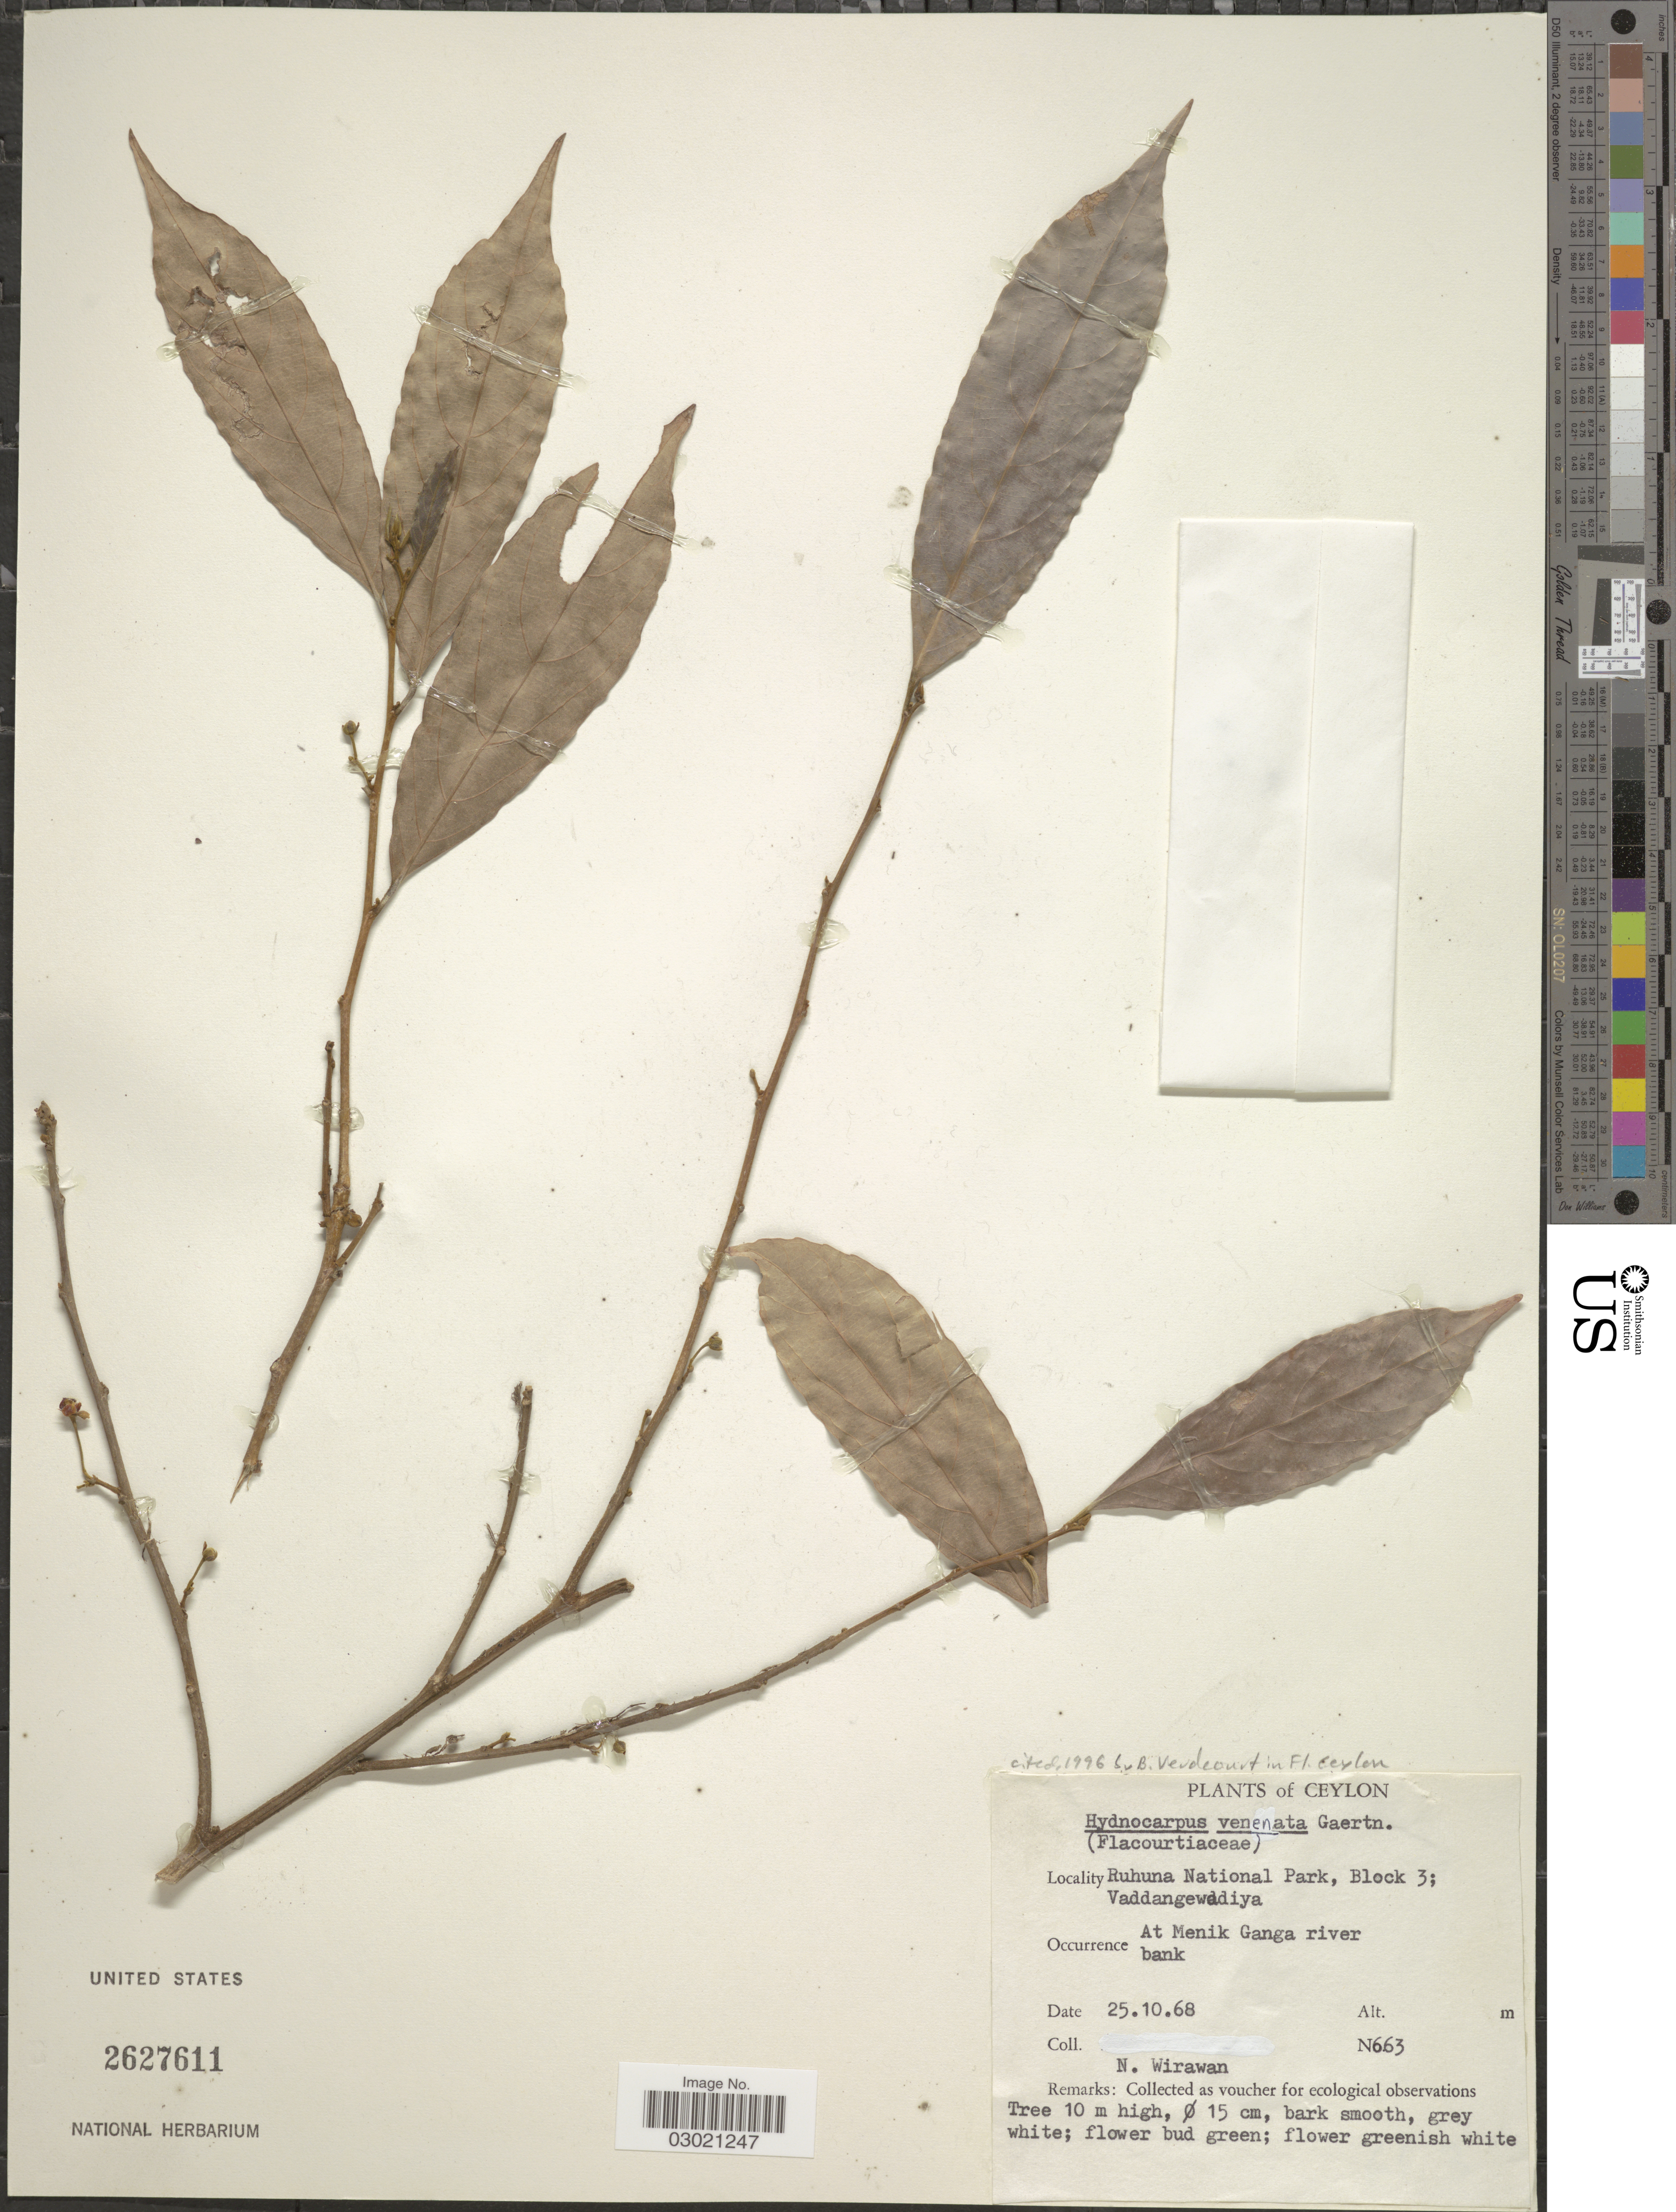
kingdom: Plantae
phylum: Tracheophyta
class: Magnoliopsida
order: Malpighiales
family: Achariaceae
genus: Hydnocarpus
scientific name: Hydnocarpus venenatus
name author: Gaertn.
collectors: N. Wirawan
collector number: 663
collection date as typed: Transcribed d/m/y: 25/10/68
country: Sri Lanka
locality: Ceylon, Ruhuna National Park, Block 3; Vaddangewadiya, At Menik Ganga river bank.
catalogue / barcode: US 2627611